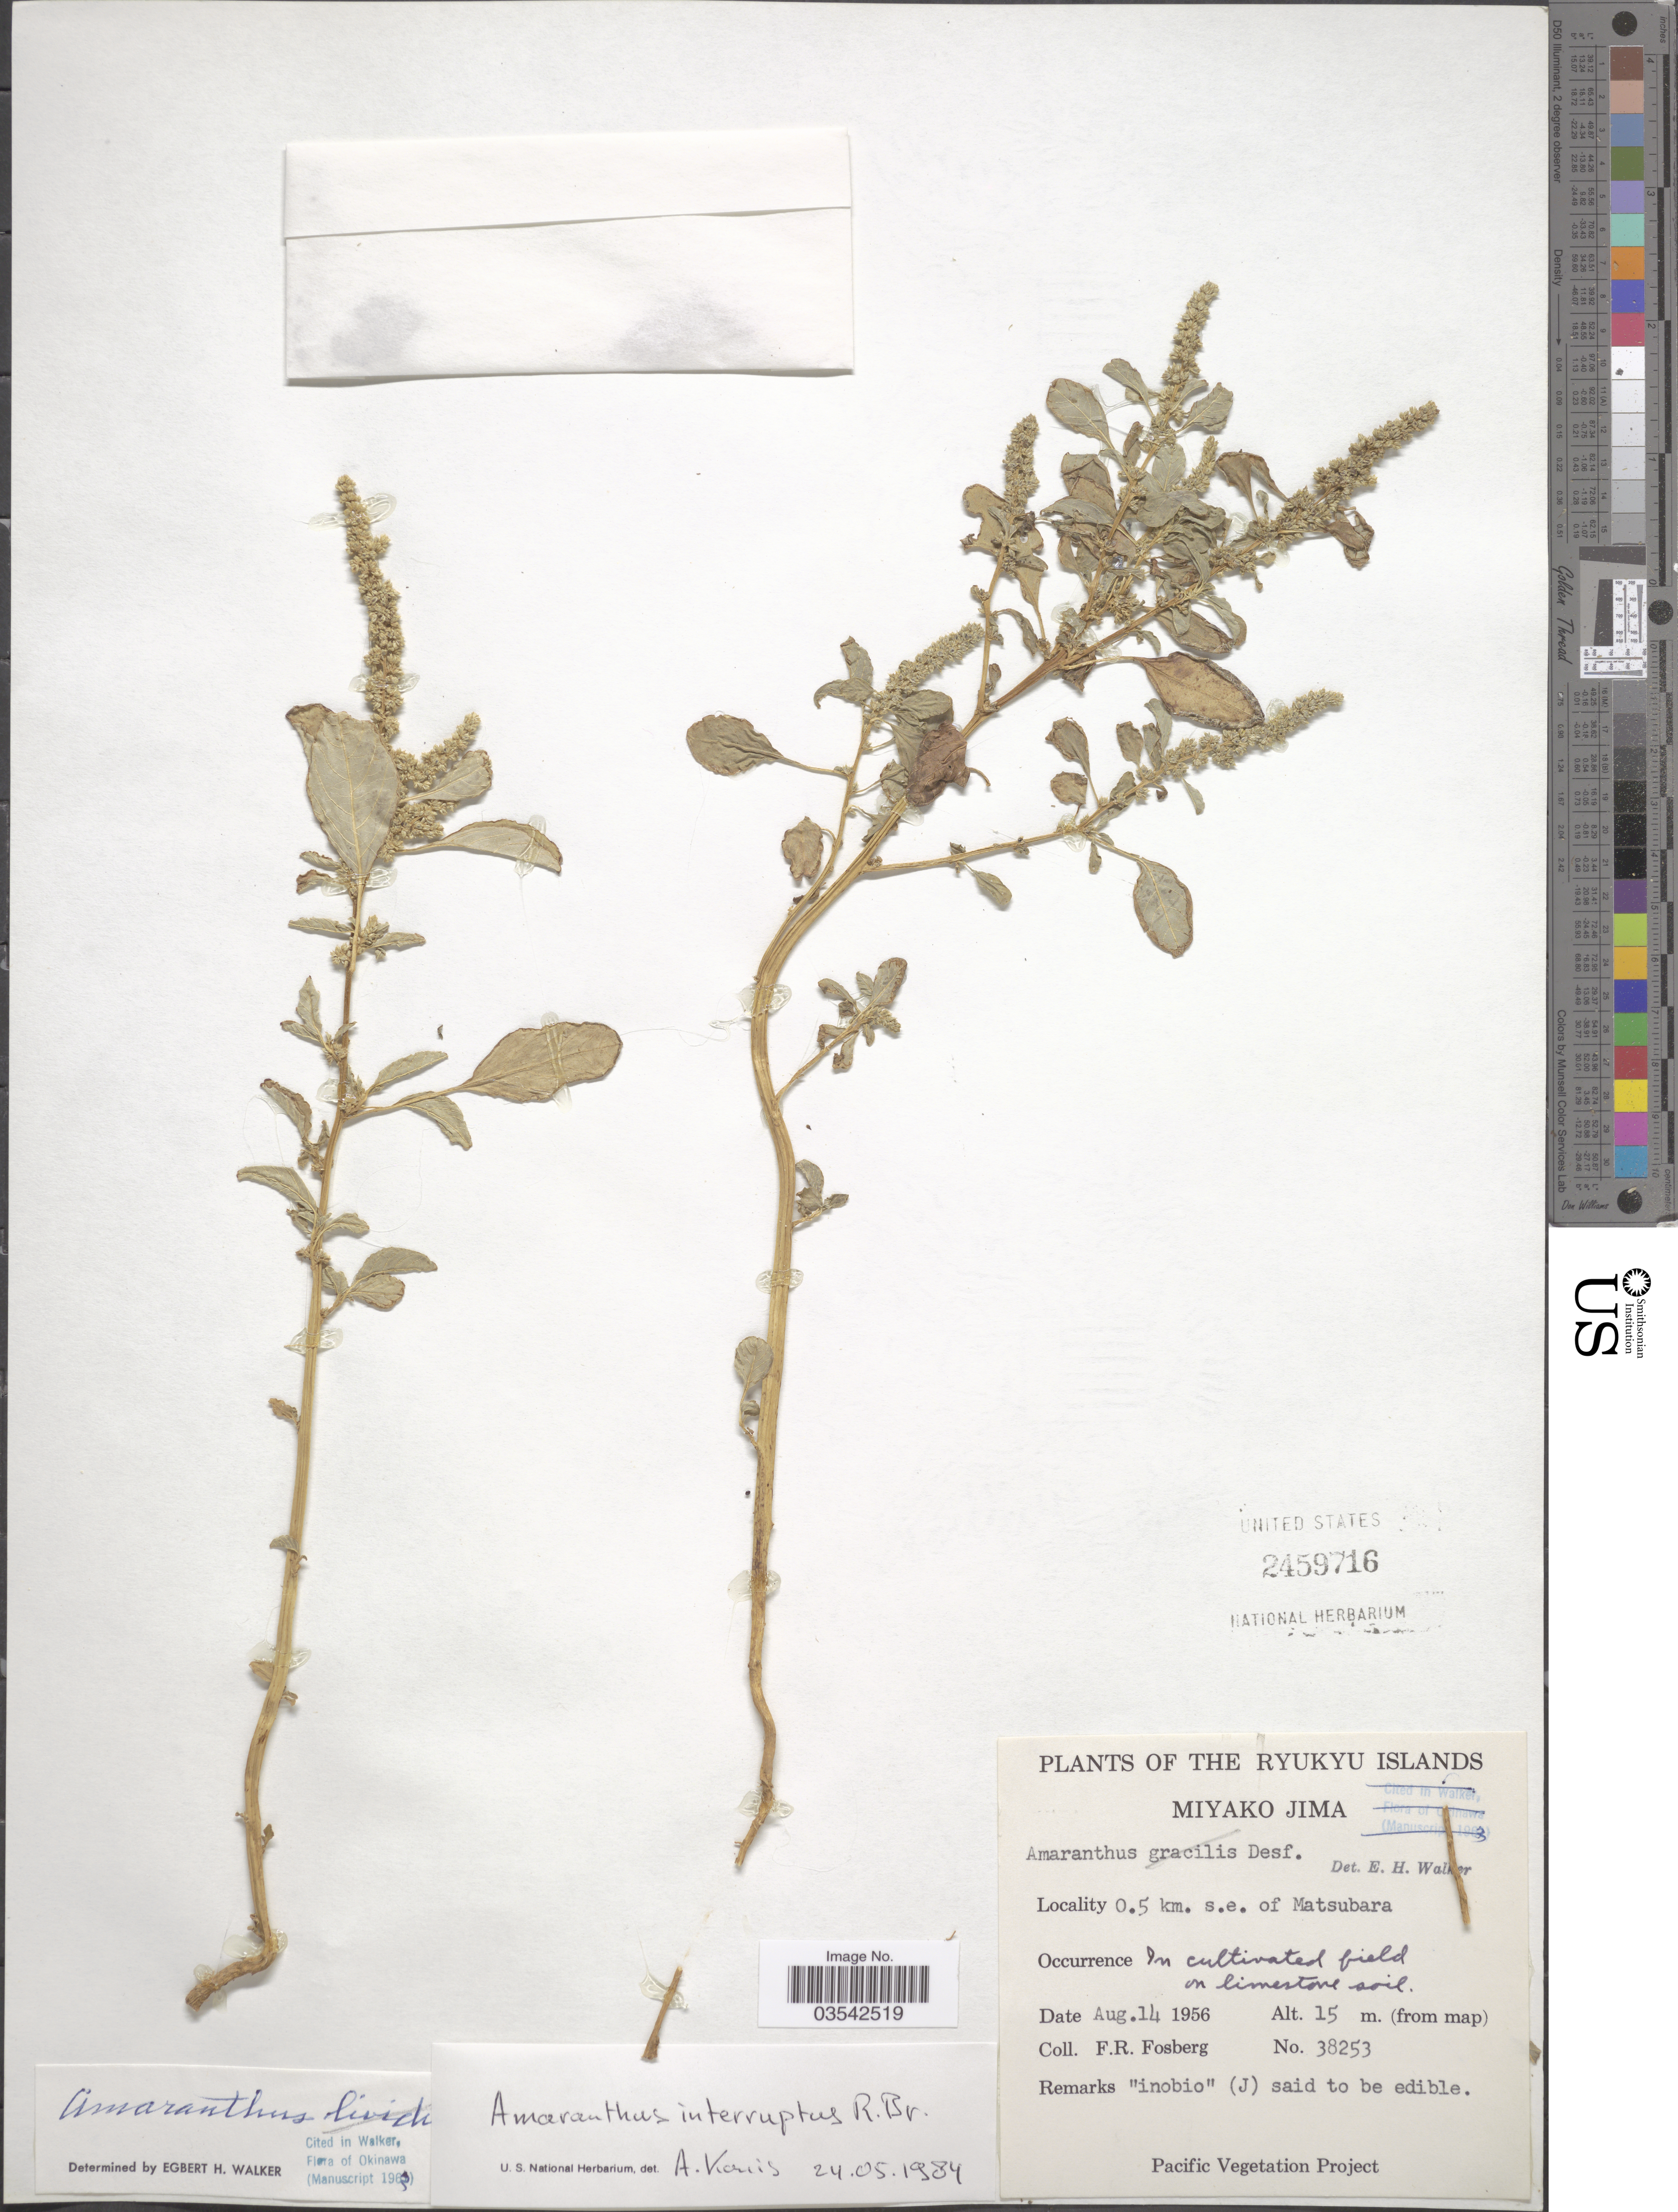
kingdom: Plantae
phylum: Tracheophyta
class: Magnoliopsida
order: Caryophyllales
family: Amaranthaceae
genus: Amaranthus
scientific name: Amaranthus interruptus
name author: R. Br.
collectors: F. R. Fosberg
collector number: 38253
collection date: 1956-08-14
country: Japan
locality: The Ryukyu Islands. Miyako Jima. 0.5 km. s.e. of Matsubara.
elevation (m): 15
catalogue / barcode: US 2459716